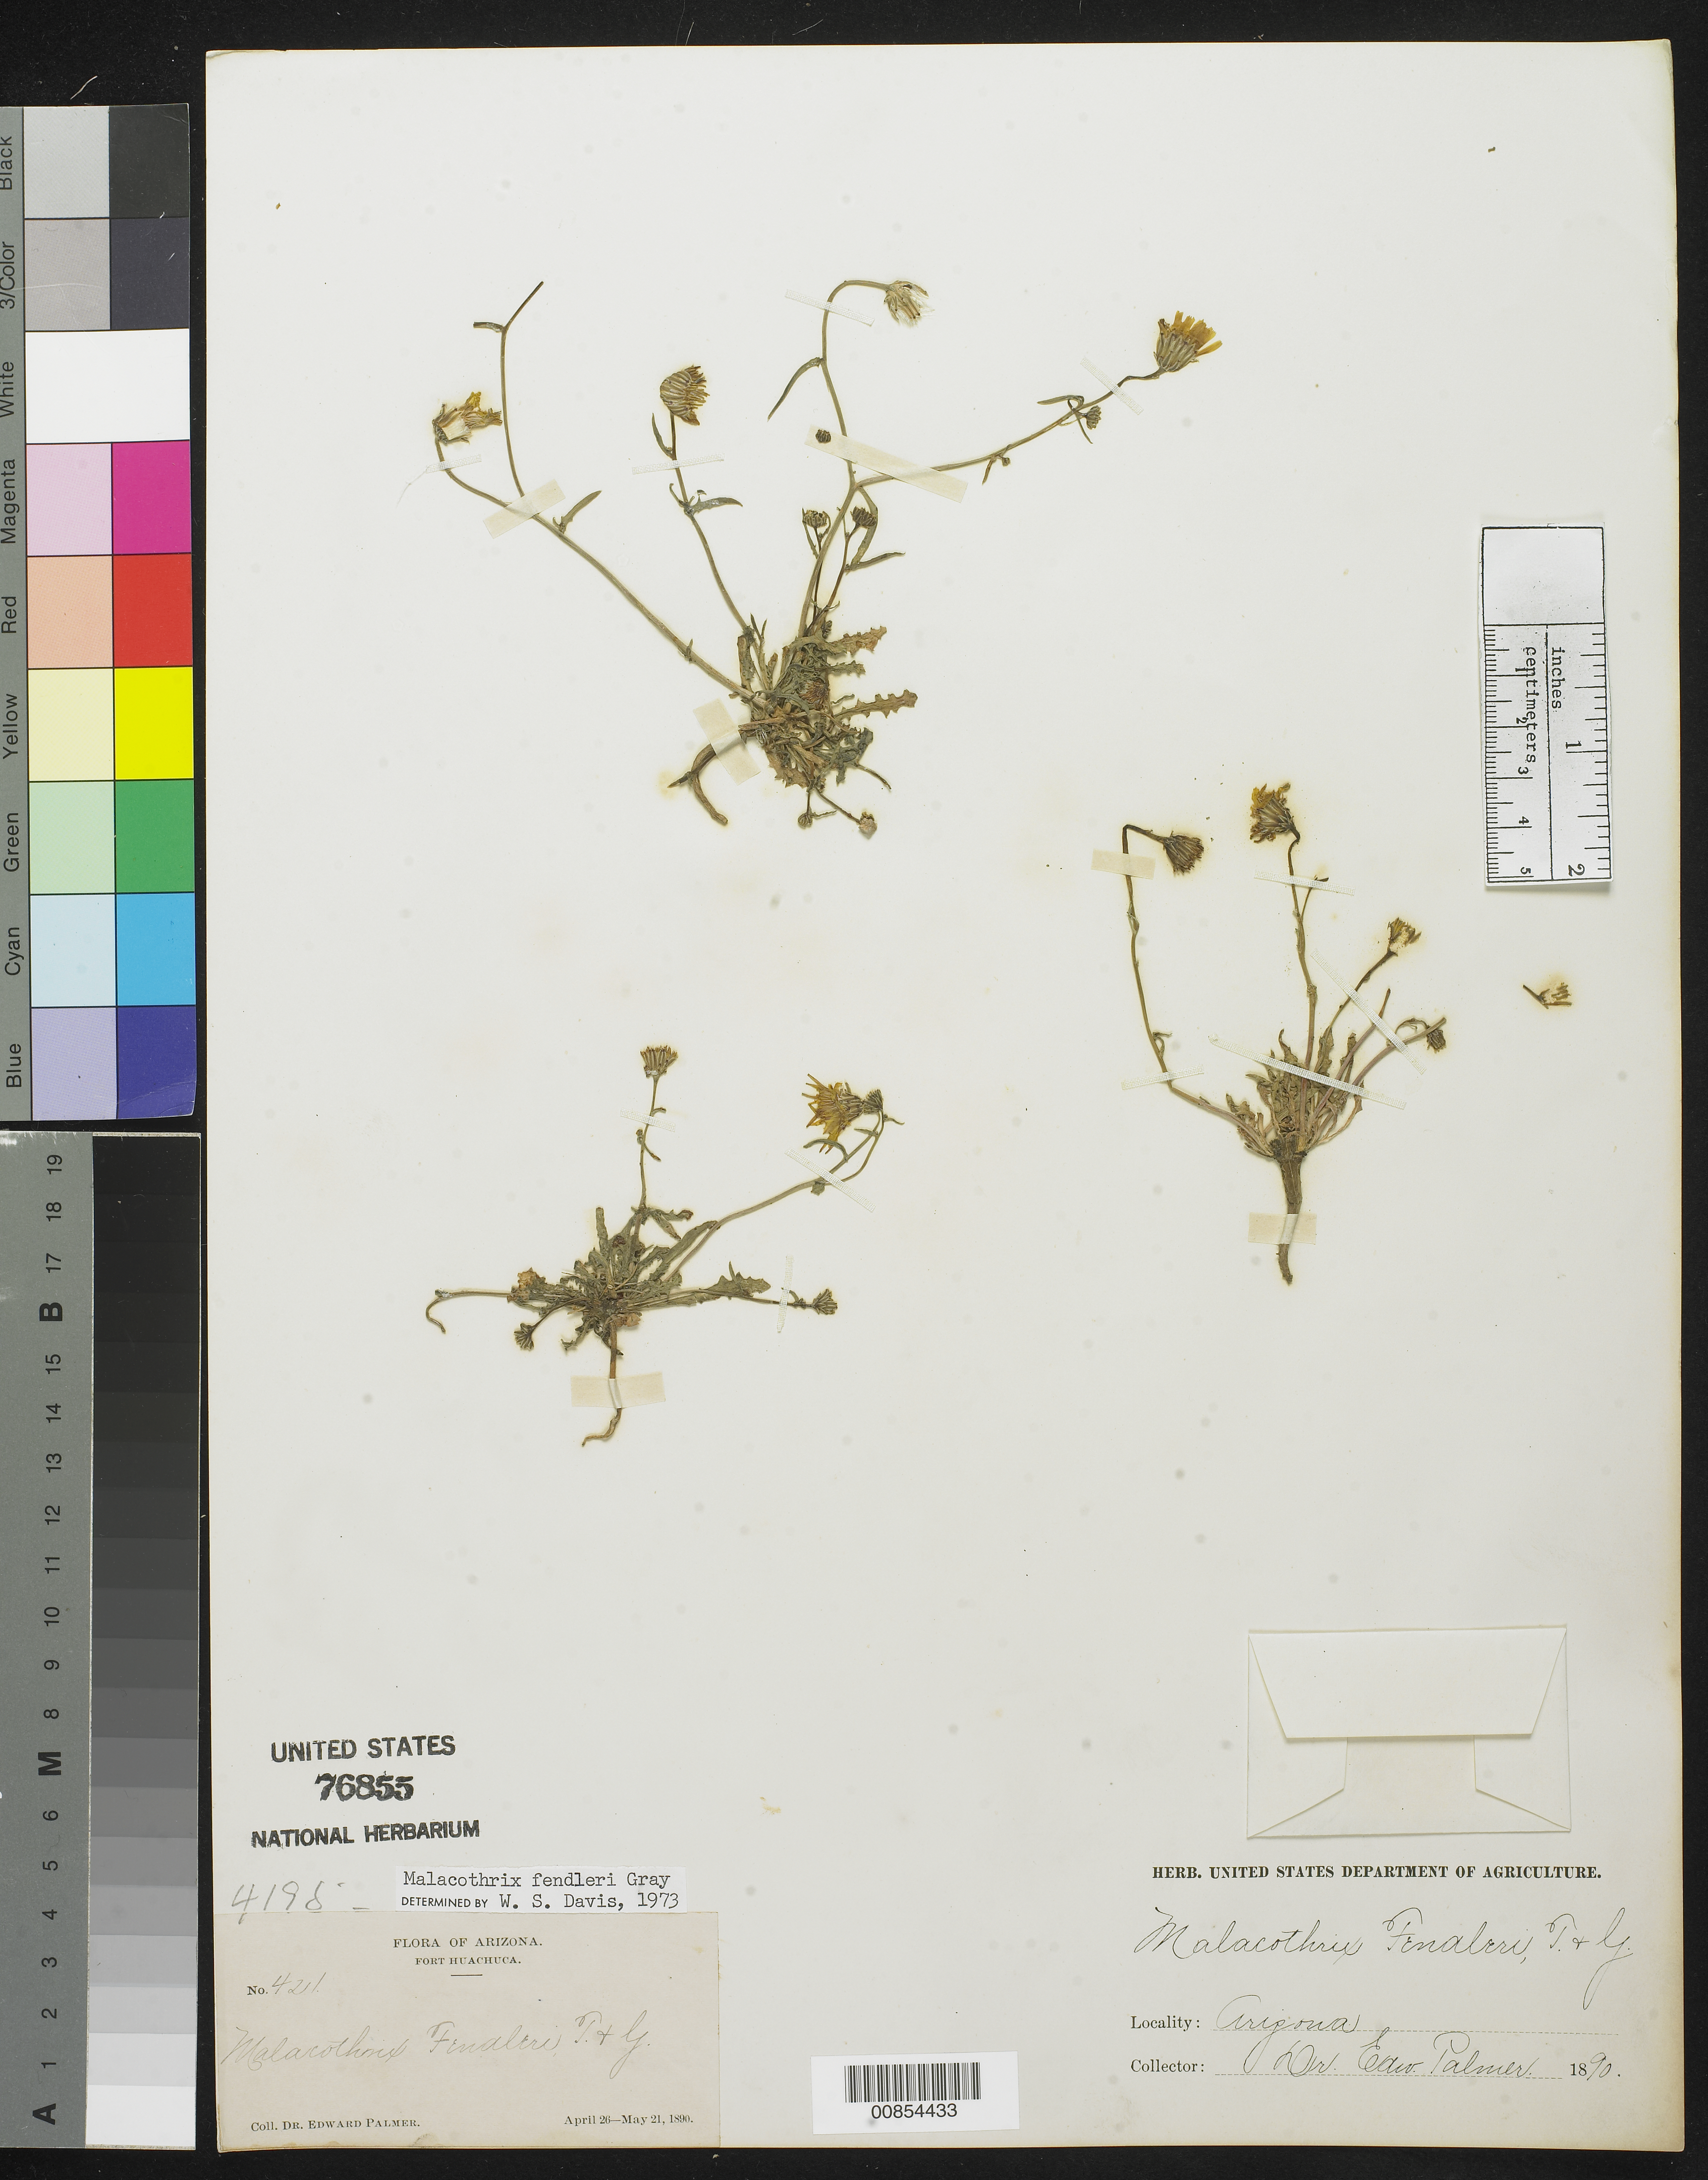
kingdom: Plantae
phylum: Tracheophyta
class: Magnoliopsida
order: Asterales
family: Asteraceae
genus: Malacothrix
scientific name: Malacothrix fendleri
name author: A. Gray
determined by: Davis, W. S.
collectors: E. Palmer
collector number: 421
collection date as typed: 26 Apr 1890 to 21 May 1890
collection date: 1890-04-26/1890-05-21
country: United States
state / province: Arizona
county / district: Cochise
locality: Fort Huachuca.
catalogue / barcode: US 76855